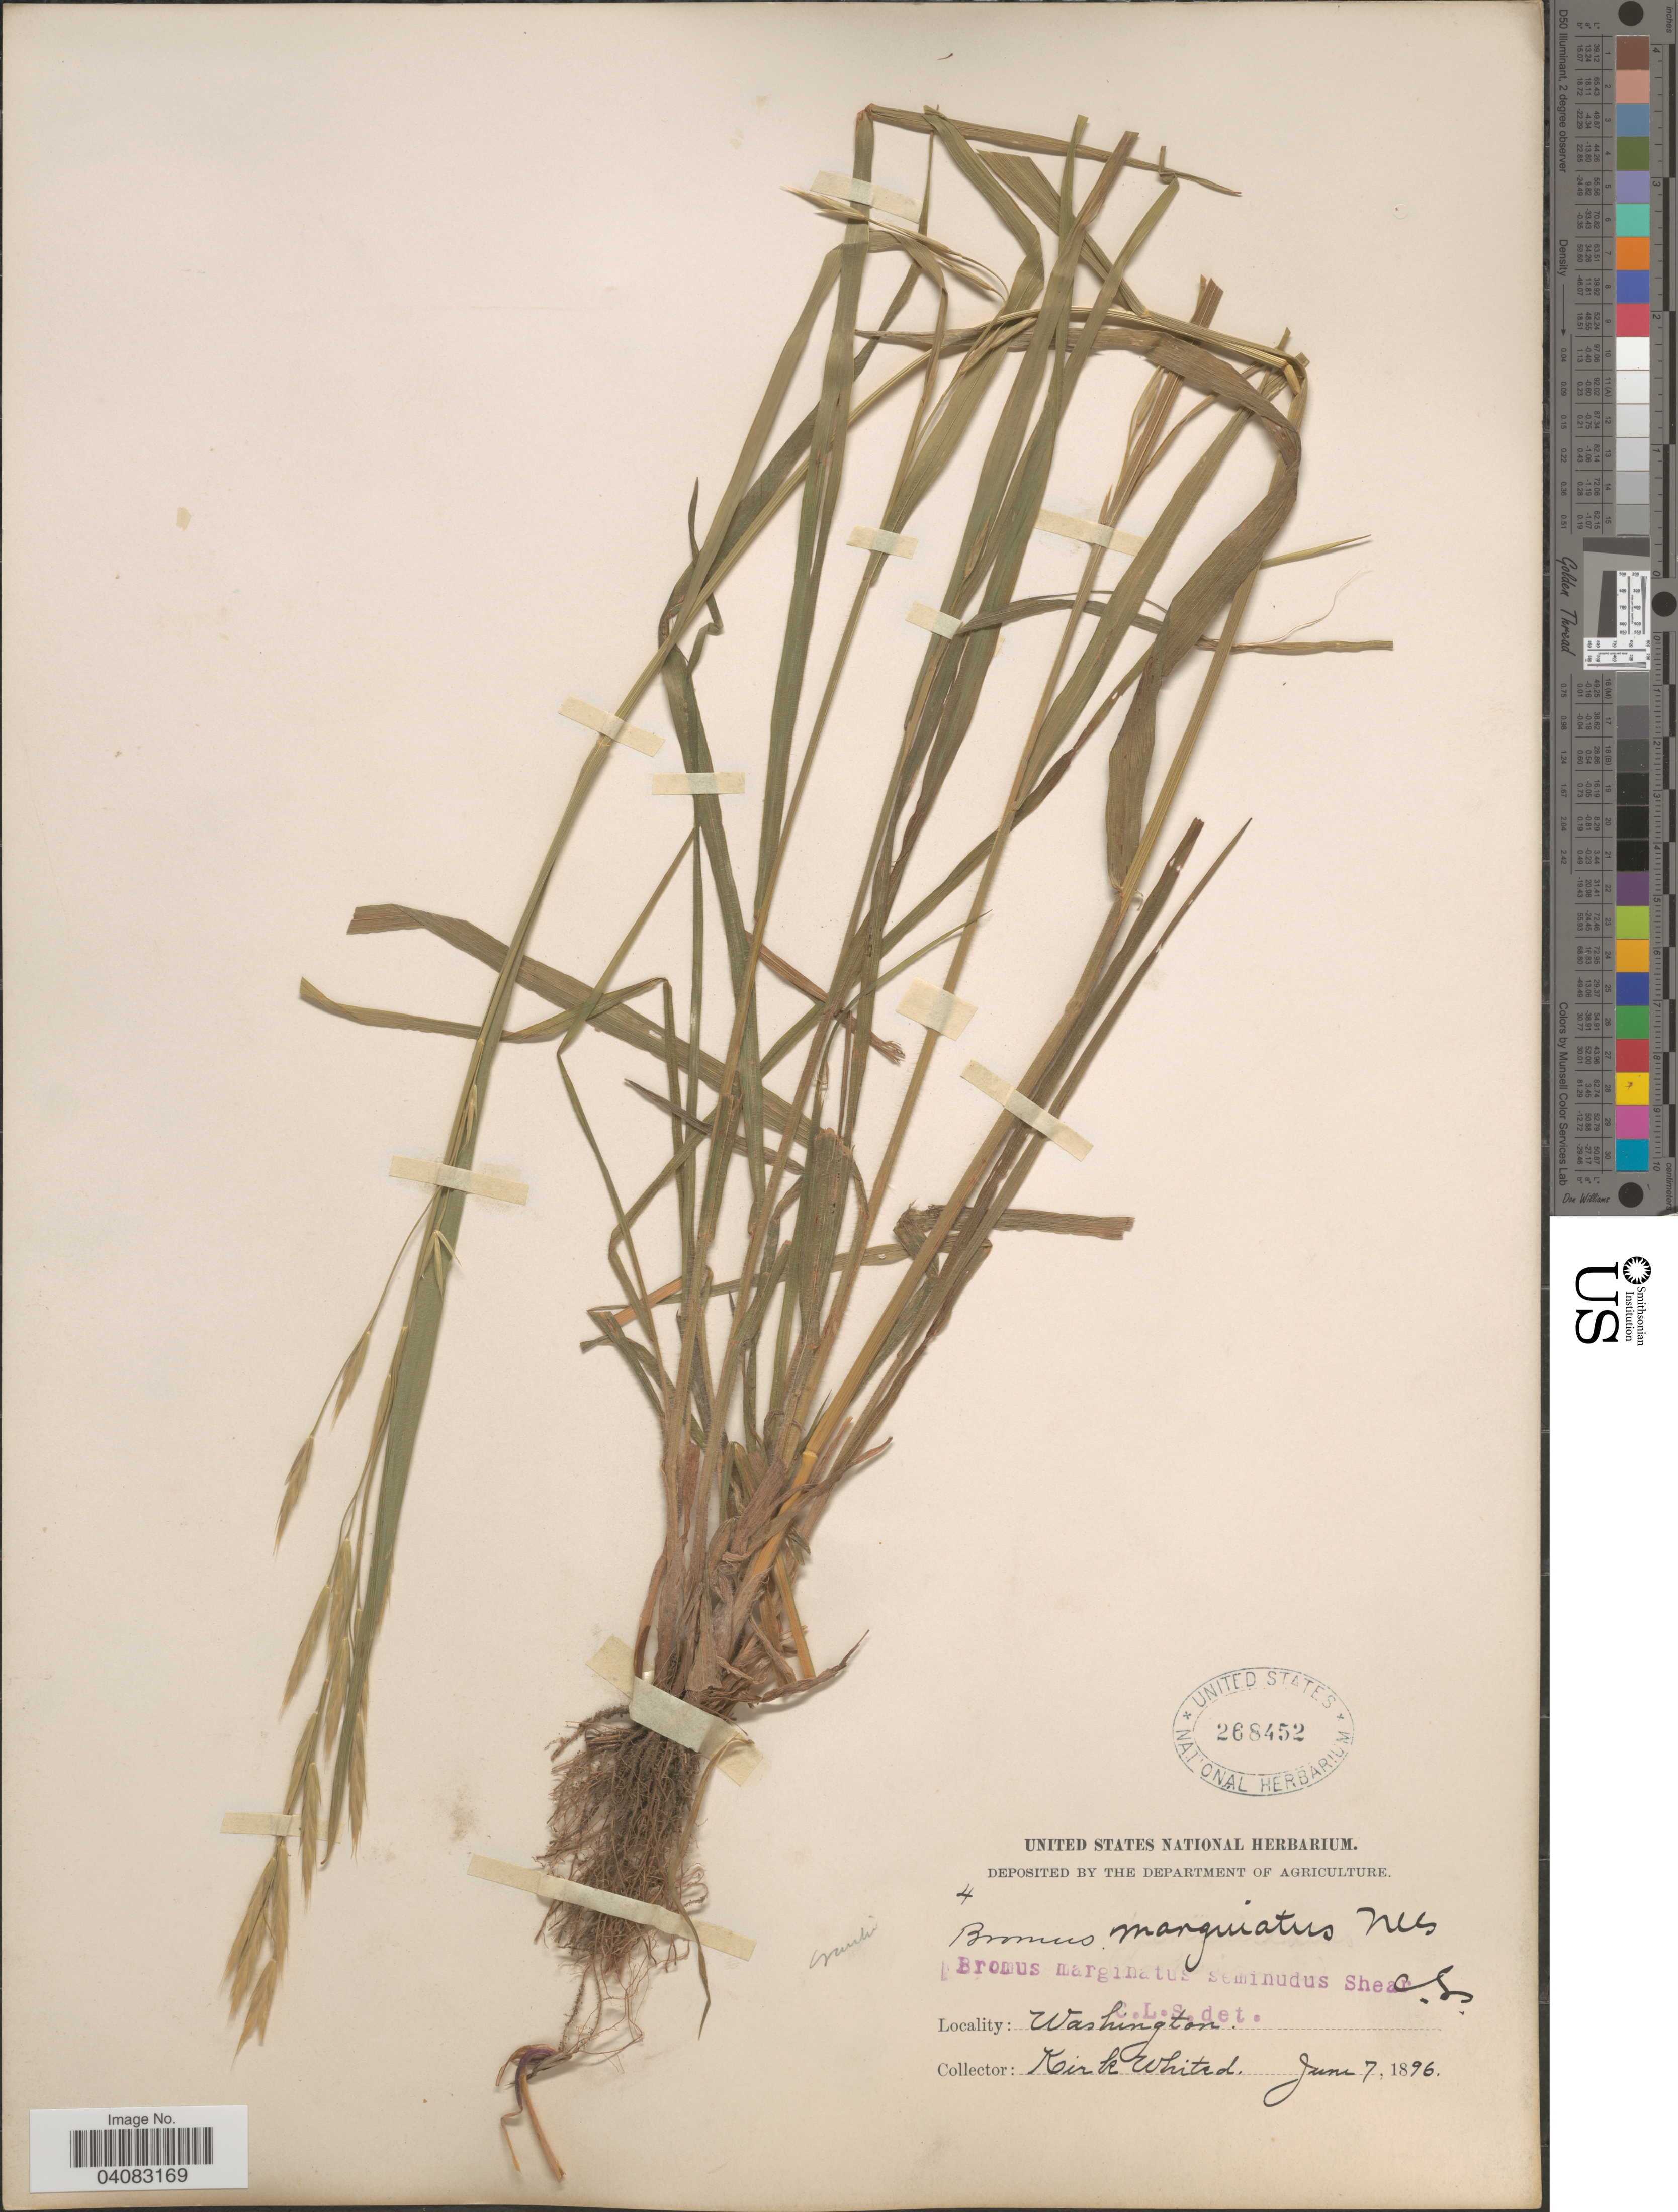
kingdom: Plantae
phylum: Tracheophyta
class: Liliopsida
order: Poales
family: Poaceae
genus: Bromus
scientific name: Bromus marginatus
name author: Nees ex Steud.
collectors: K. Whited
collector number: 4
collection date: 1896-06-07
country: United States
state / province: Washington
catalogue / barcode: US 268452